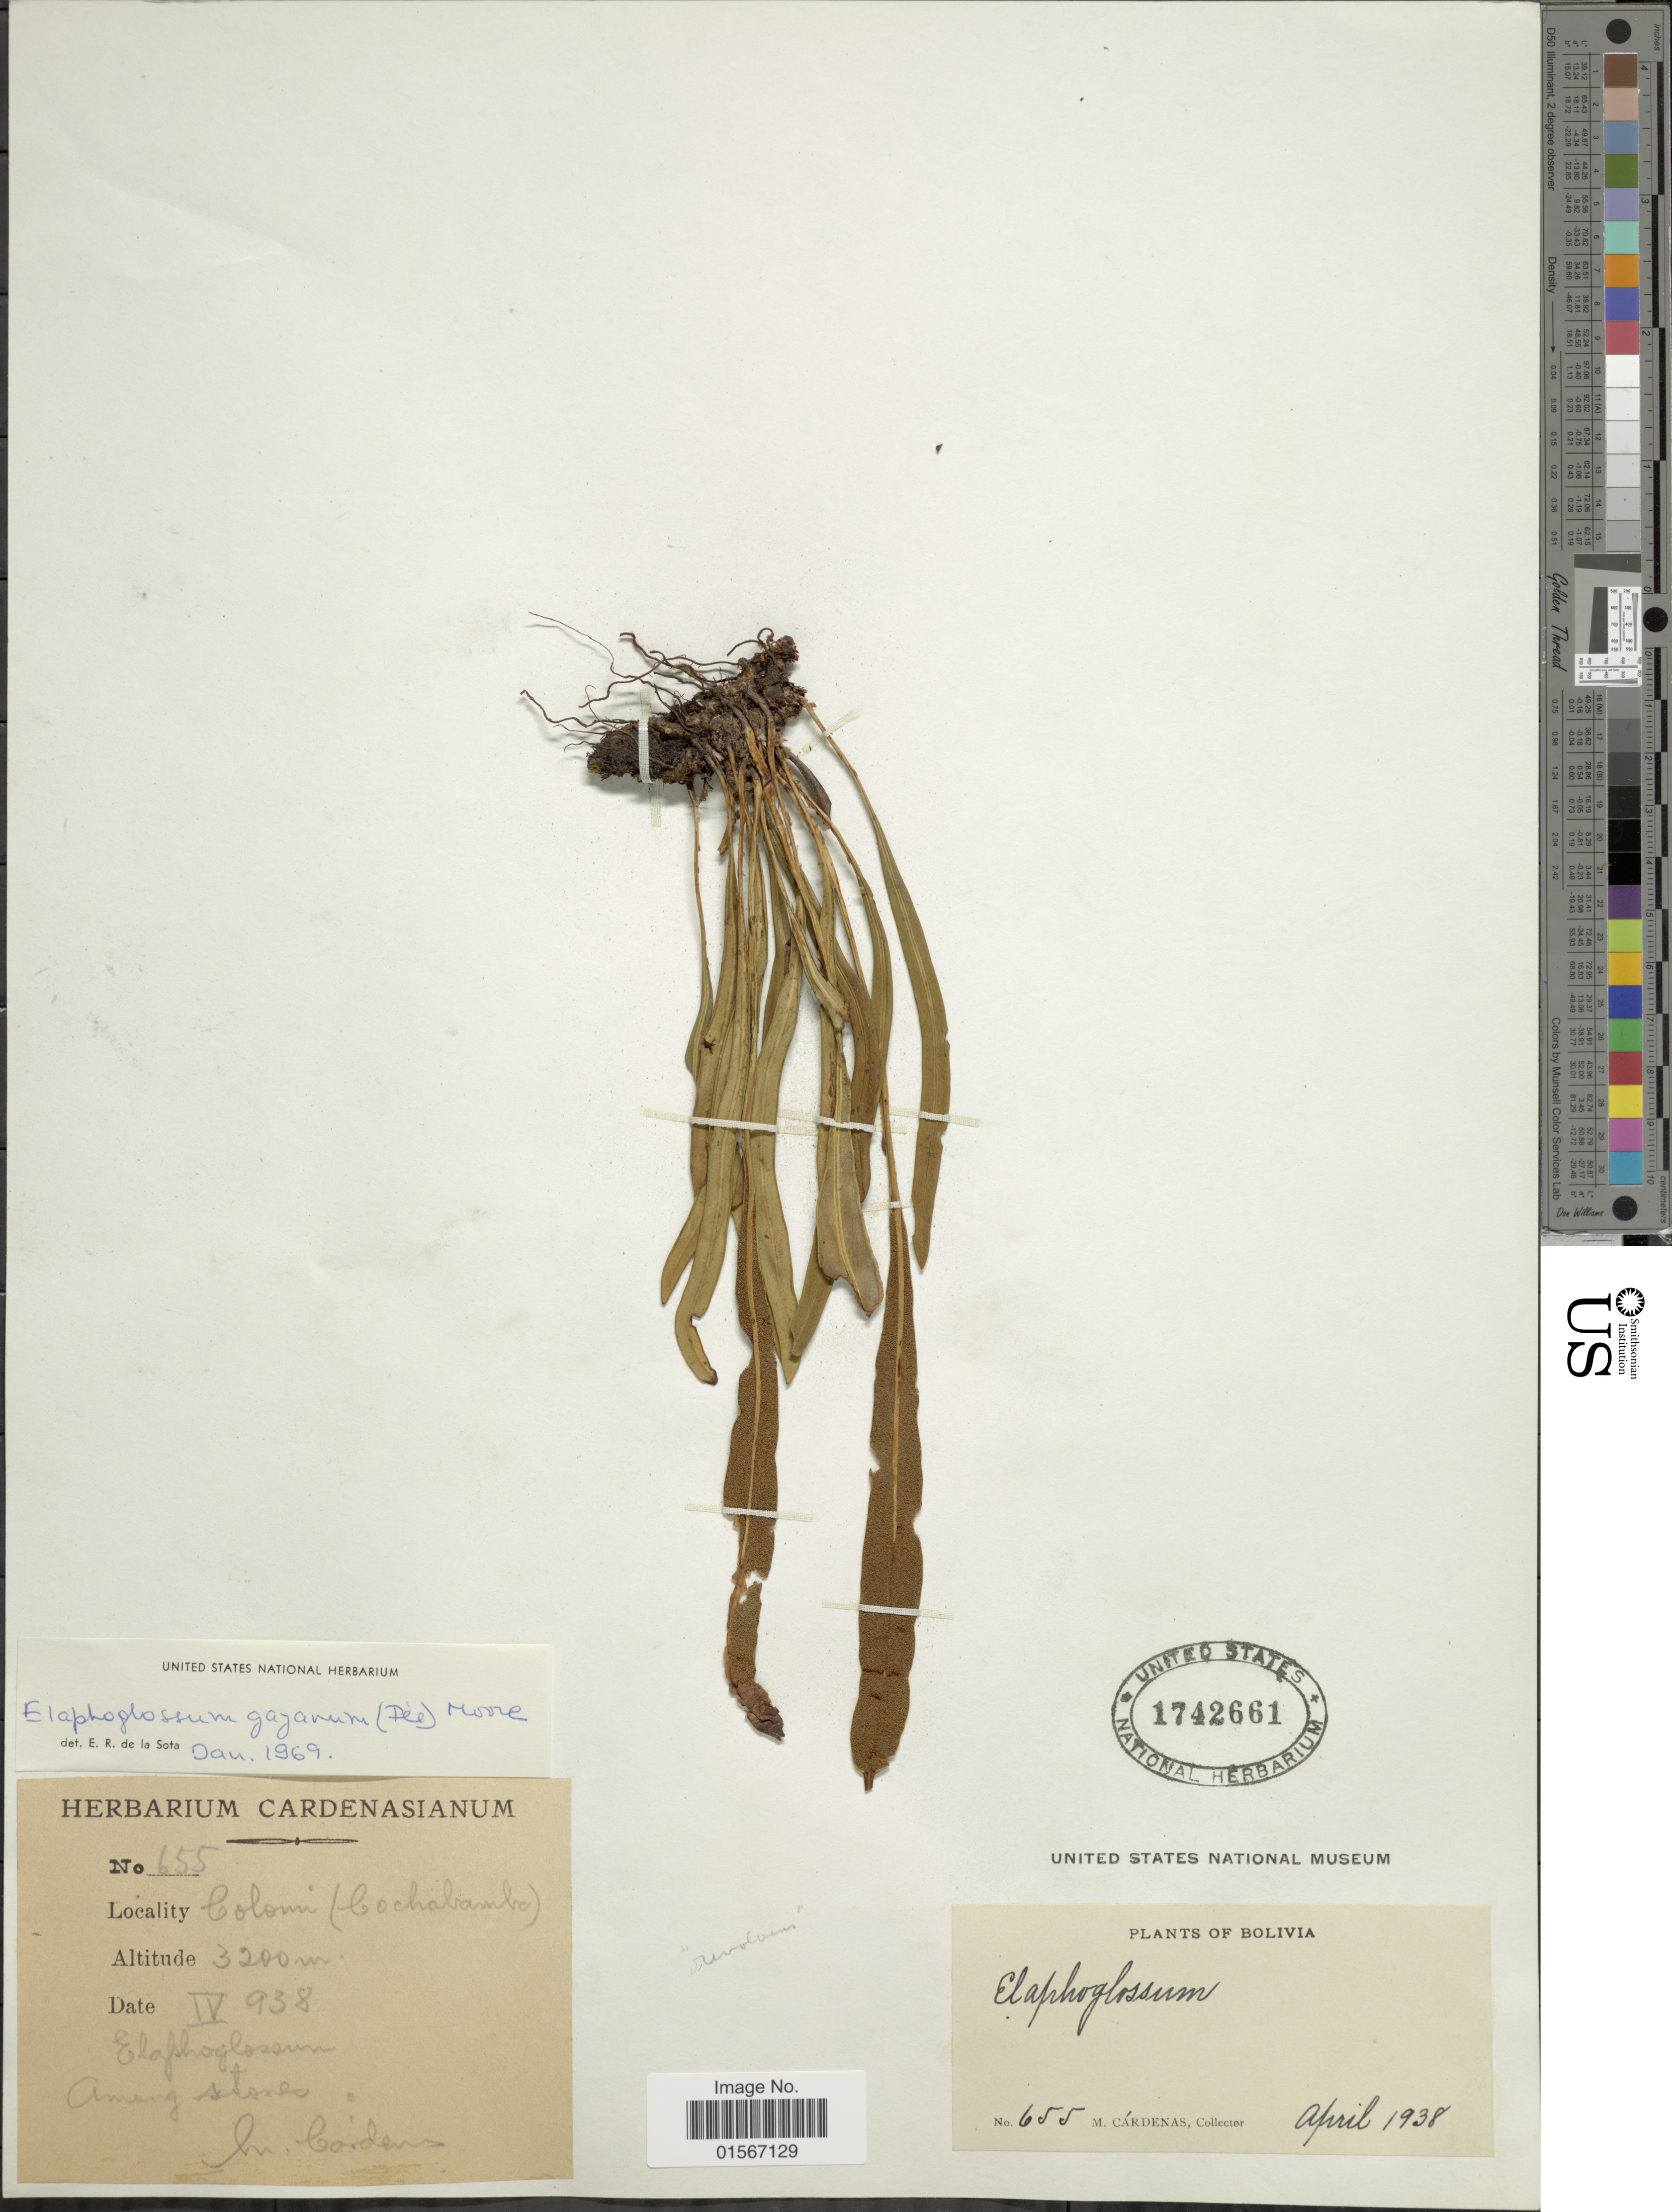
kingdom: Plantae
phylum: Tracheophyta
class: Polypodiopsida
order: Polypodiales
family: Dryopteridaceae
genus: Elaphoglossum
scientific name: Elaphoglossum minutum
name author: (Pohl ex Fée) T. Moore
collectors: M. Cárdenas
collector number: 655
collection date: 1938-04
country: Bolivia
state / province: Cochabamba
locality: Colomi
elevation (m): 3200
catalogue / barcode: US 1742661